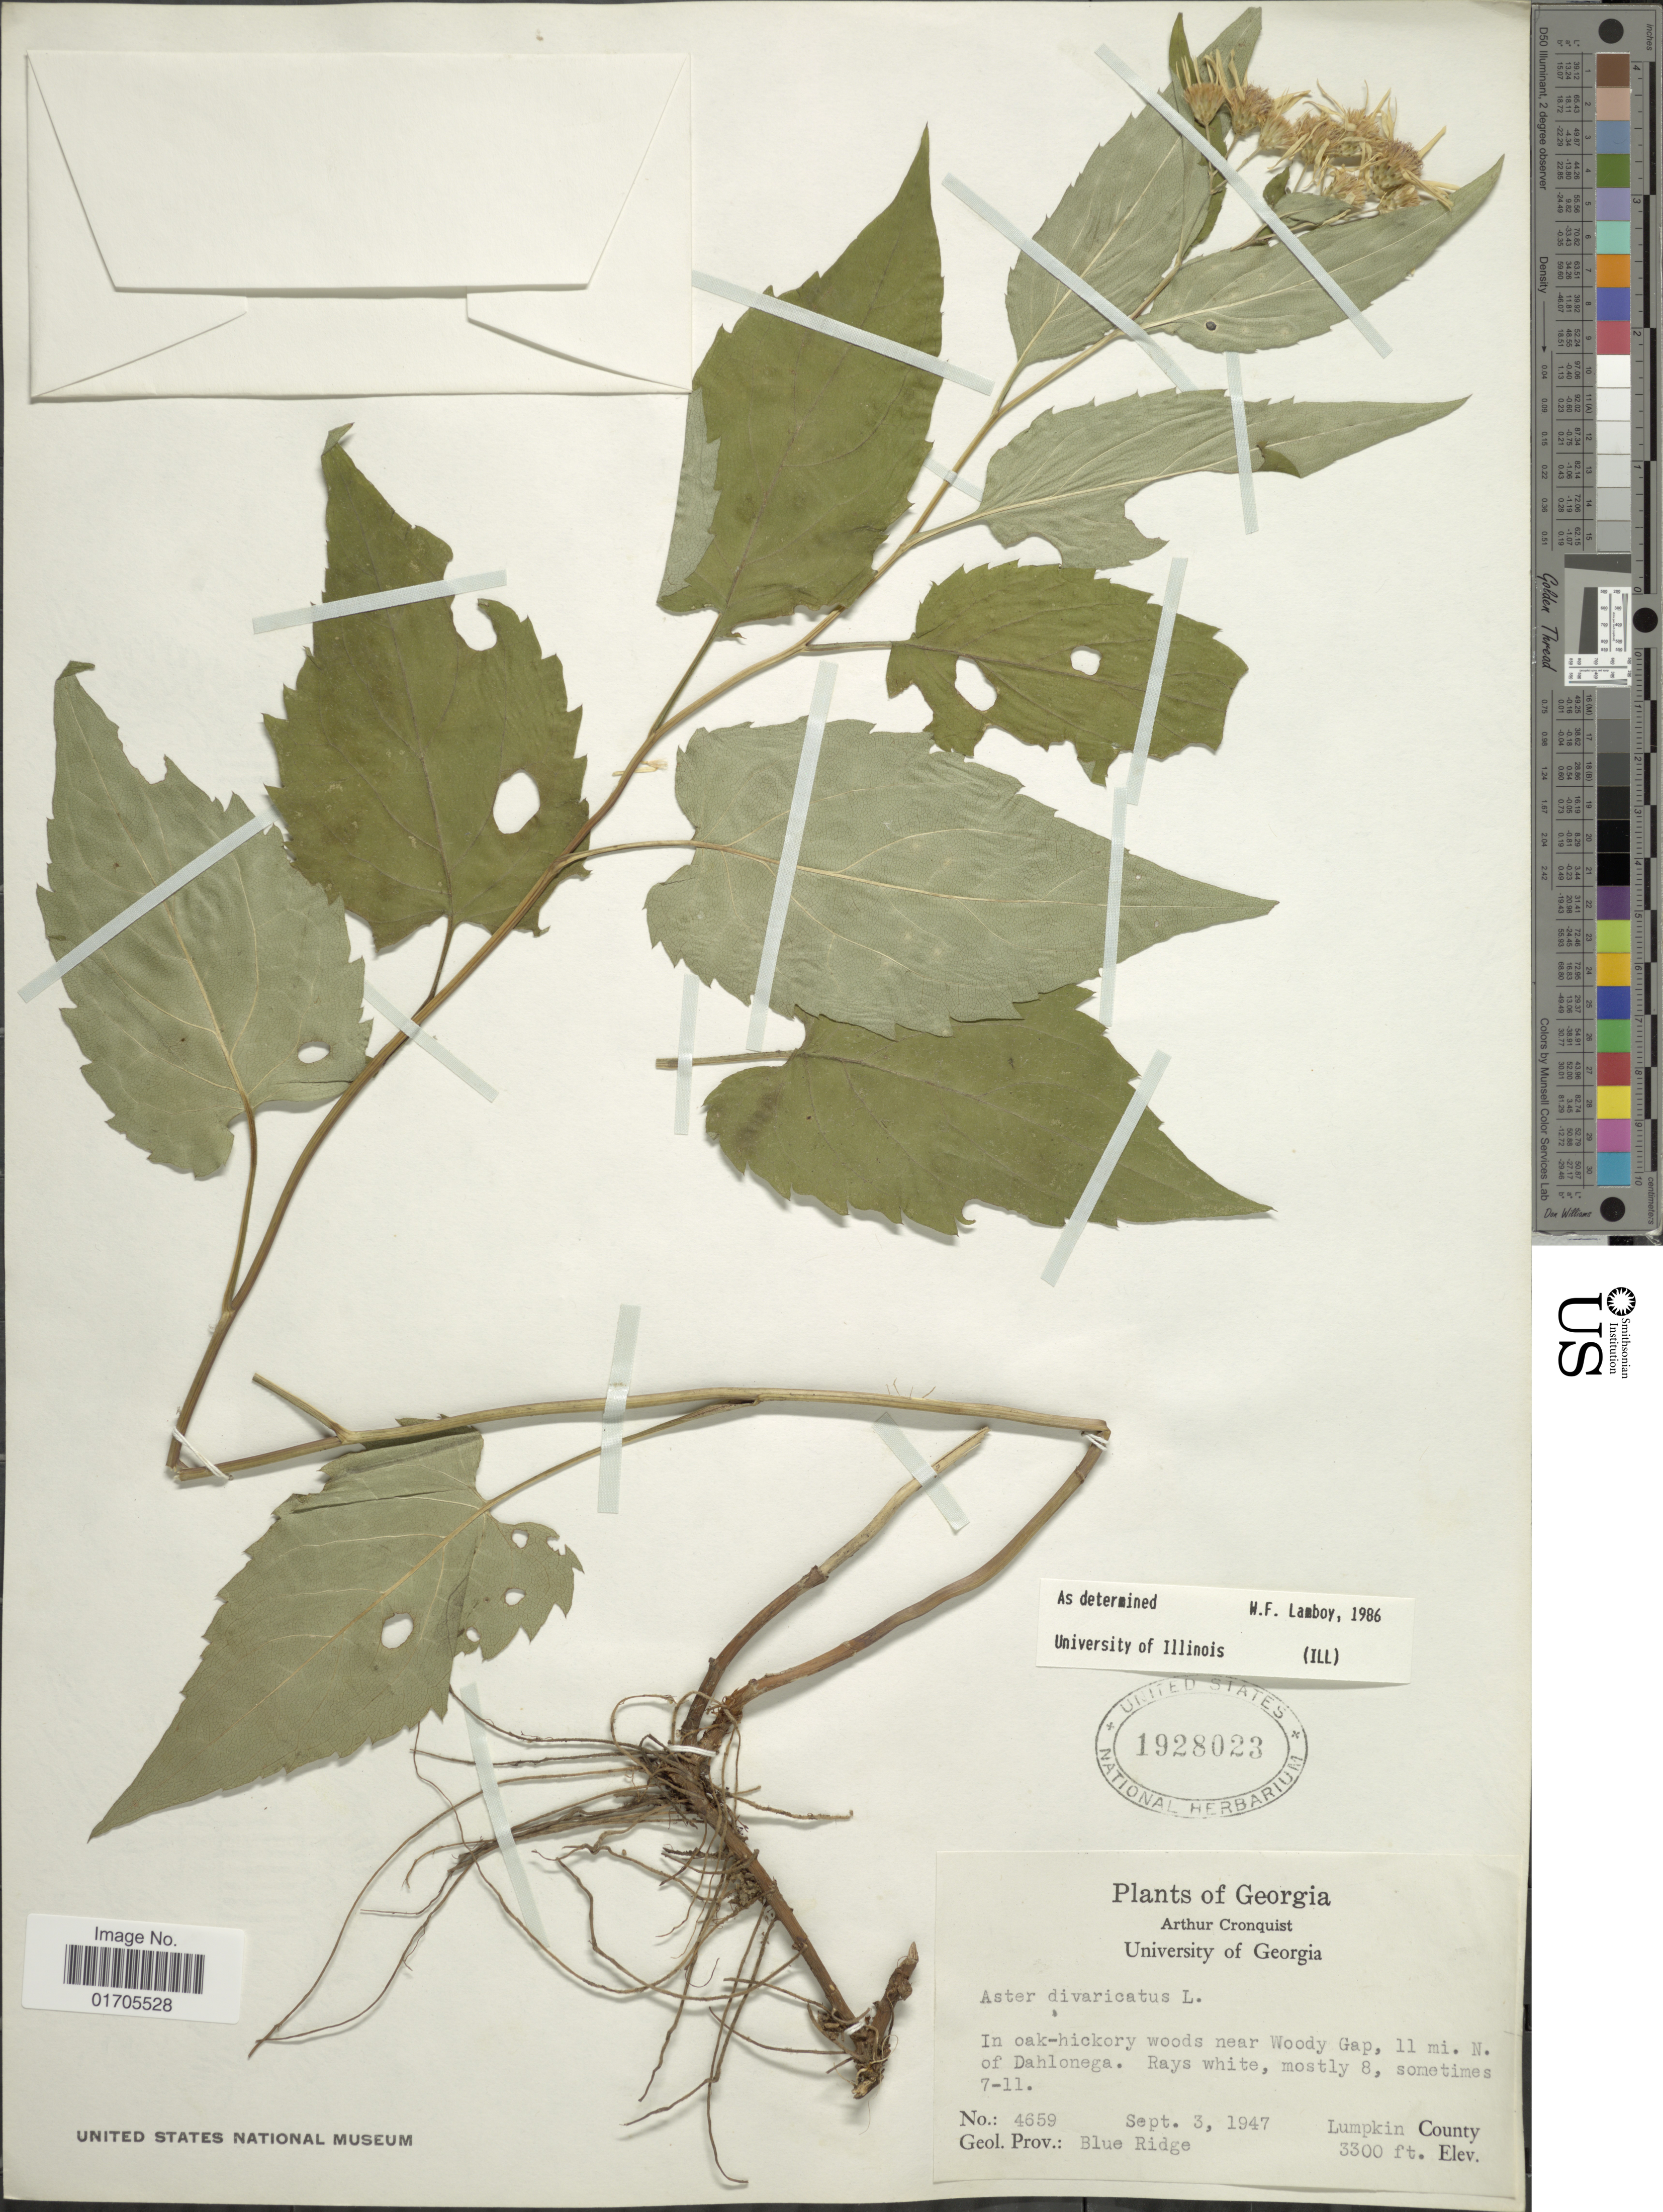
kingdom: Plantae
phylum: Tracheophyta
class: Magnoliopsida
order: Asterales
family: Asteraceae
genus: Eurybia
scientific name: Eurybia divaricata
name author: (L.) G.L. Nesom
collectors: A. J. Cronquist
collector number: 4659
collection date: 1947-09-03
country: United States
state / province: Georgia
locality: Georgia. In oak-hickory woods near Woody Gap, 11 mi. N. of Dahlonega. Lumpkin County. Geol. Prov.: Blue Ridge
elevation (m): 1006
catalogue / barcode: US 1928023